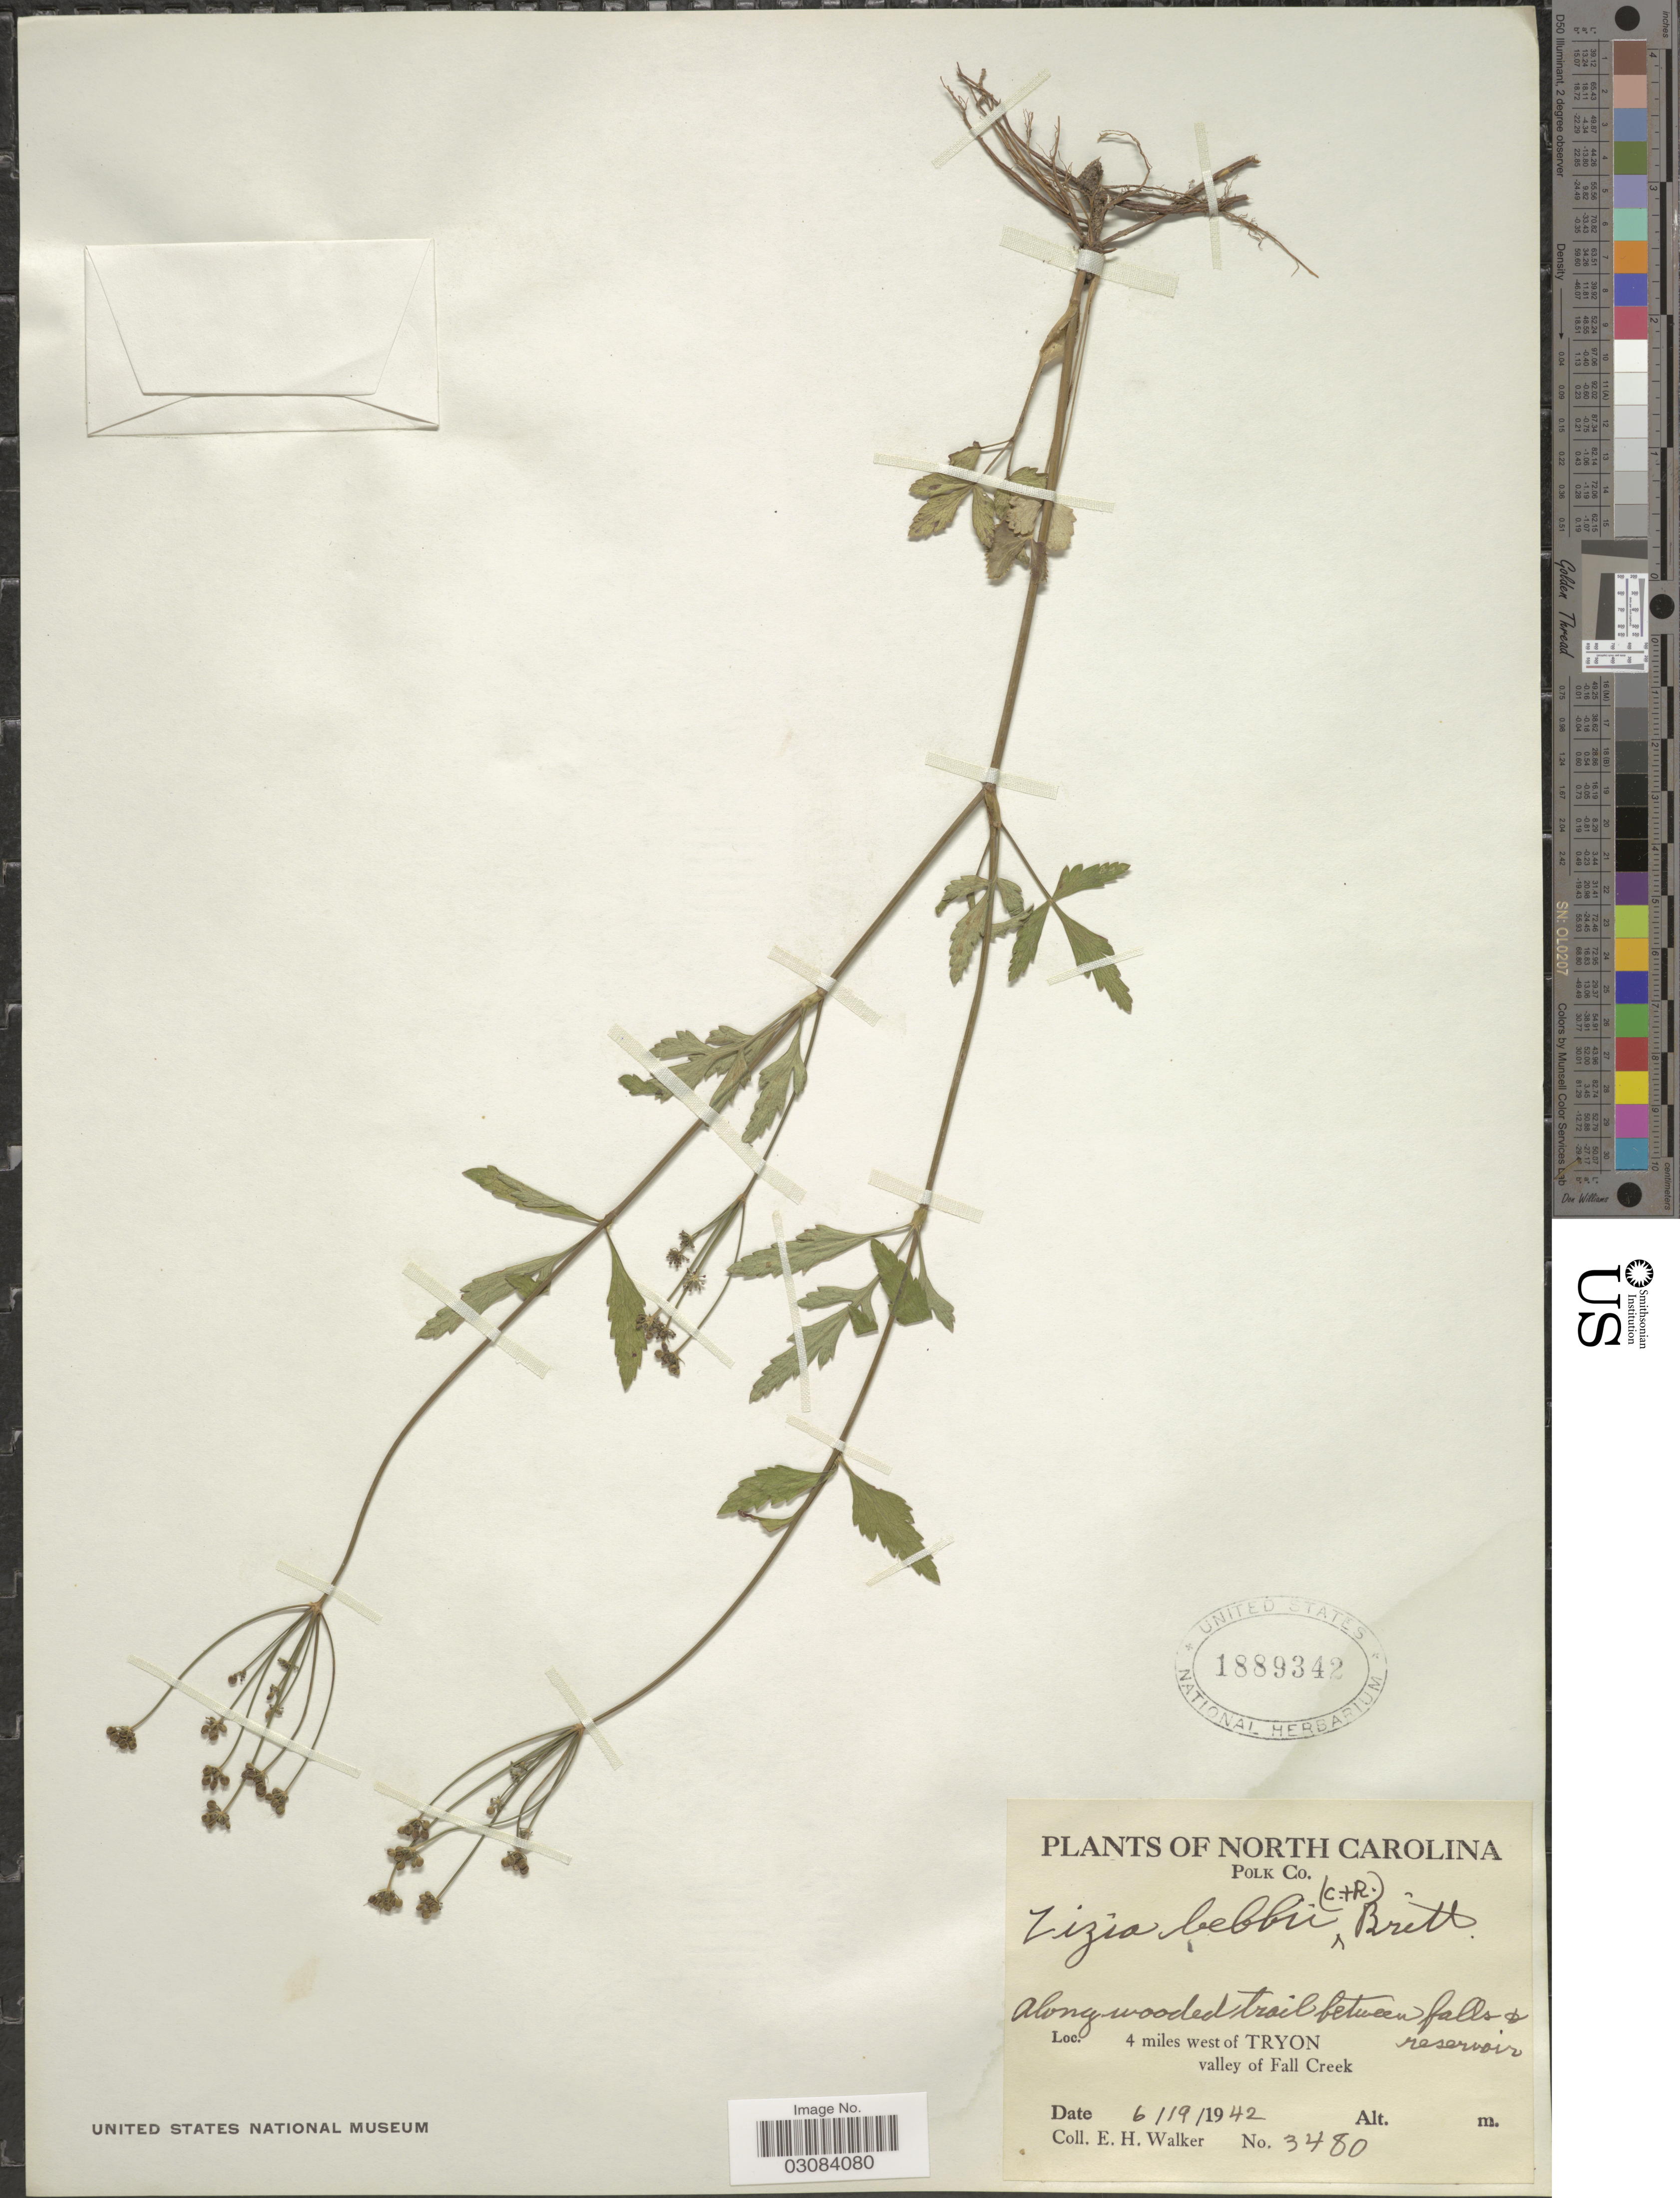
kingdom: Plantae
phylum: Tracheophyta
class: Magnoliopsida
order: Apiales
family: Apiaceae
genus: Zizia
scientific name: Zizia bebbii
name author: (J.M. Coult. & Rose) Britton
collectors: E. H. Walker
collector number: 3480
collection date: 1942-06-19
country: United States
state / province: North Carolina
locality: Polk Co. 4 miles west of Tryon, valley of Fall Creek.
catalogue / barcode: US 1889342